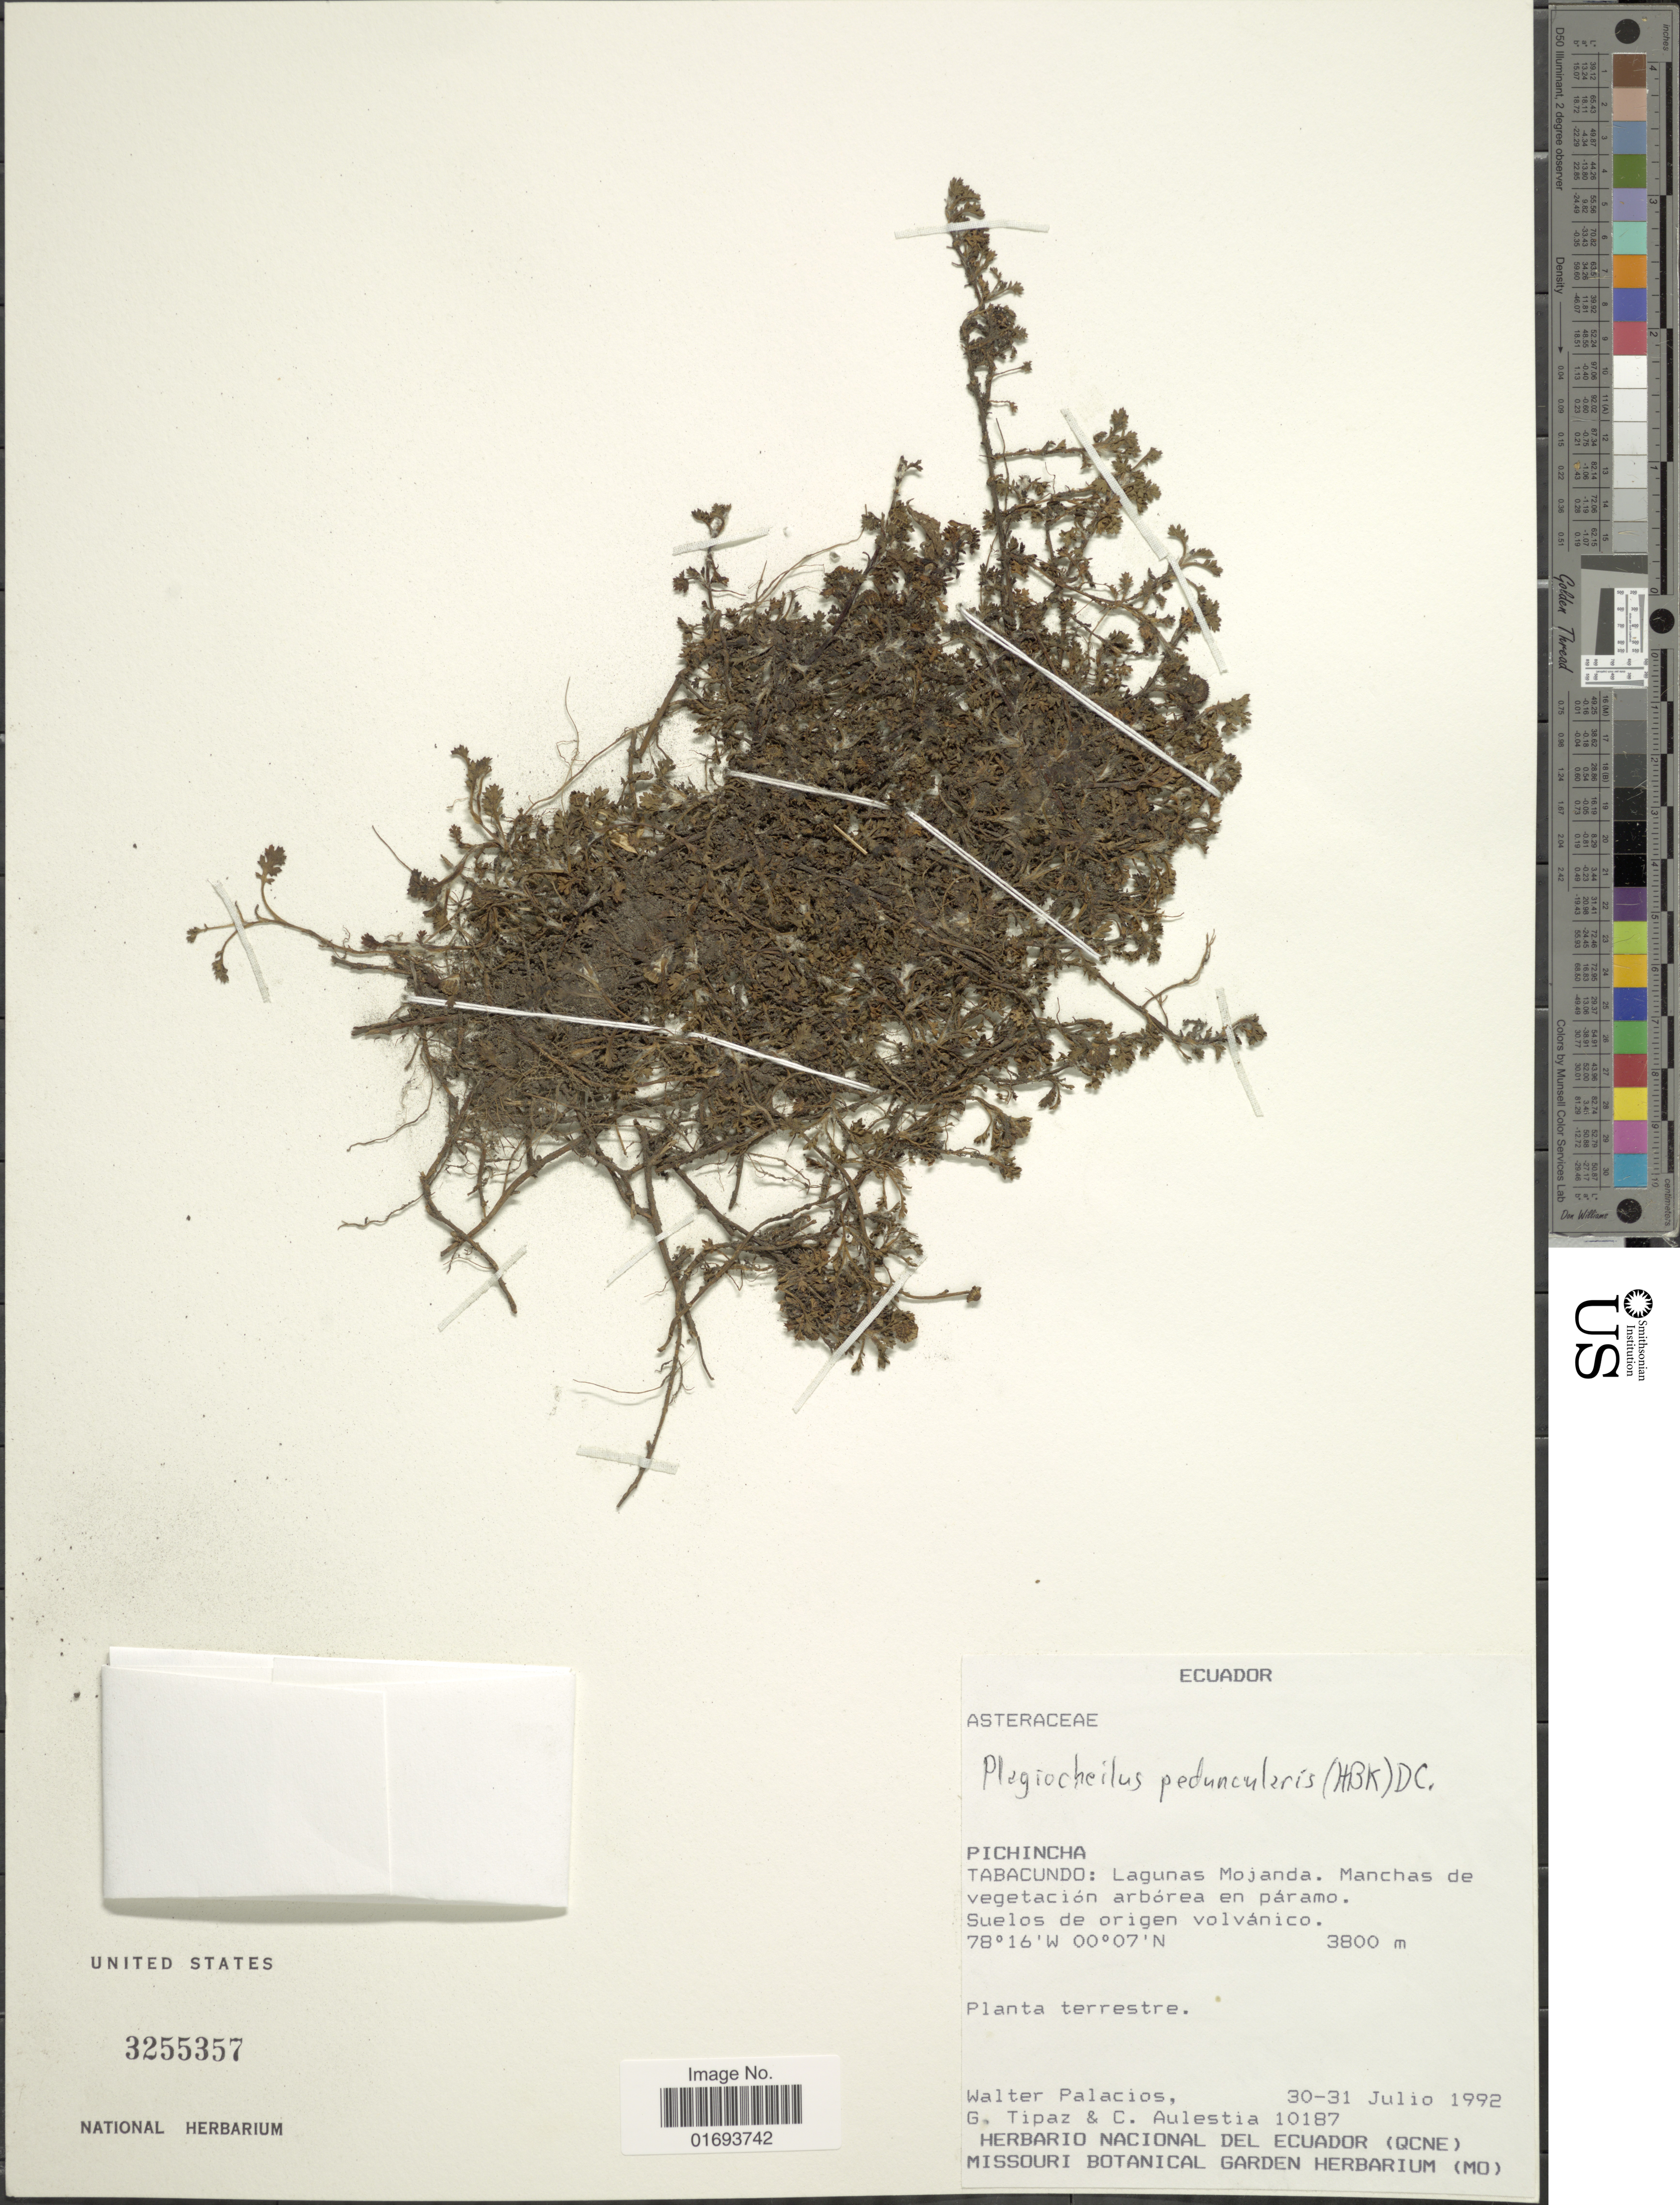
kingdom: Plantae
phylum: Tracheophyta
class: Magnoliopsida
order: Asterales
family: Asteraceae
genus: Plagiocheilus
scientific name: Plagiocheilus peduncularis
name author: (Kunth) Wedd.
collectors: W. Palacios, G. Tipaz & C. Aulestia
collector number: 10187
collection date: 1992-07-30/1992-07-31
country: Ecuador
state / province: Pichincha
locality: Pichincha. Tabacundo: Lagunas Mojanda.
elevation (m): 3800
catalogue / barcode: US 3255357